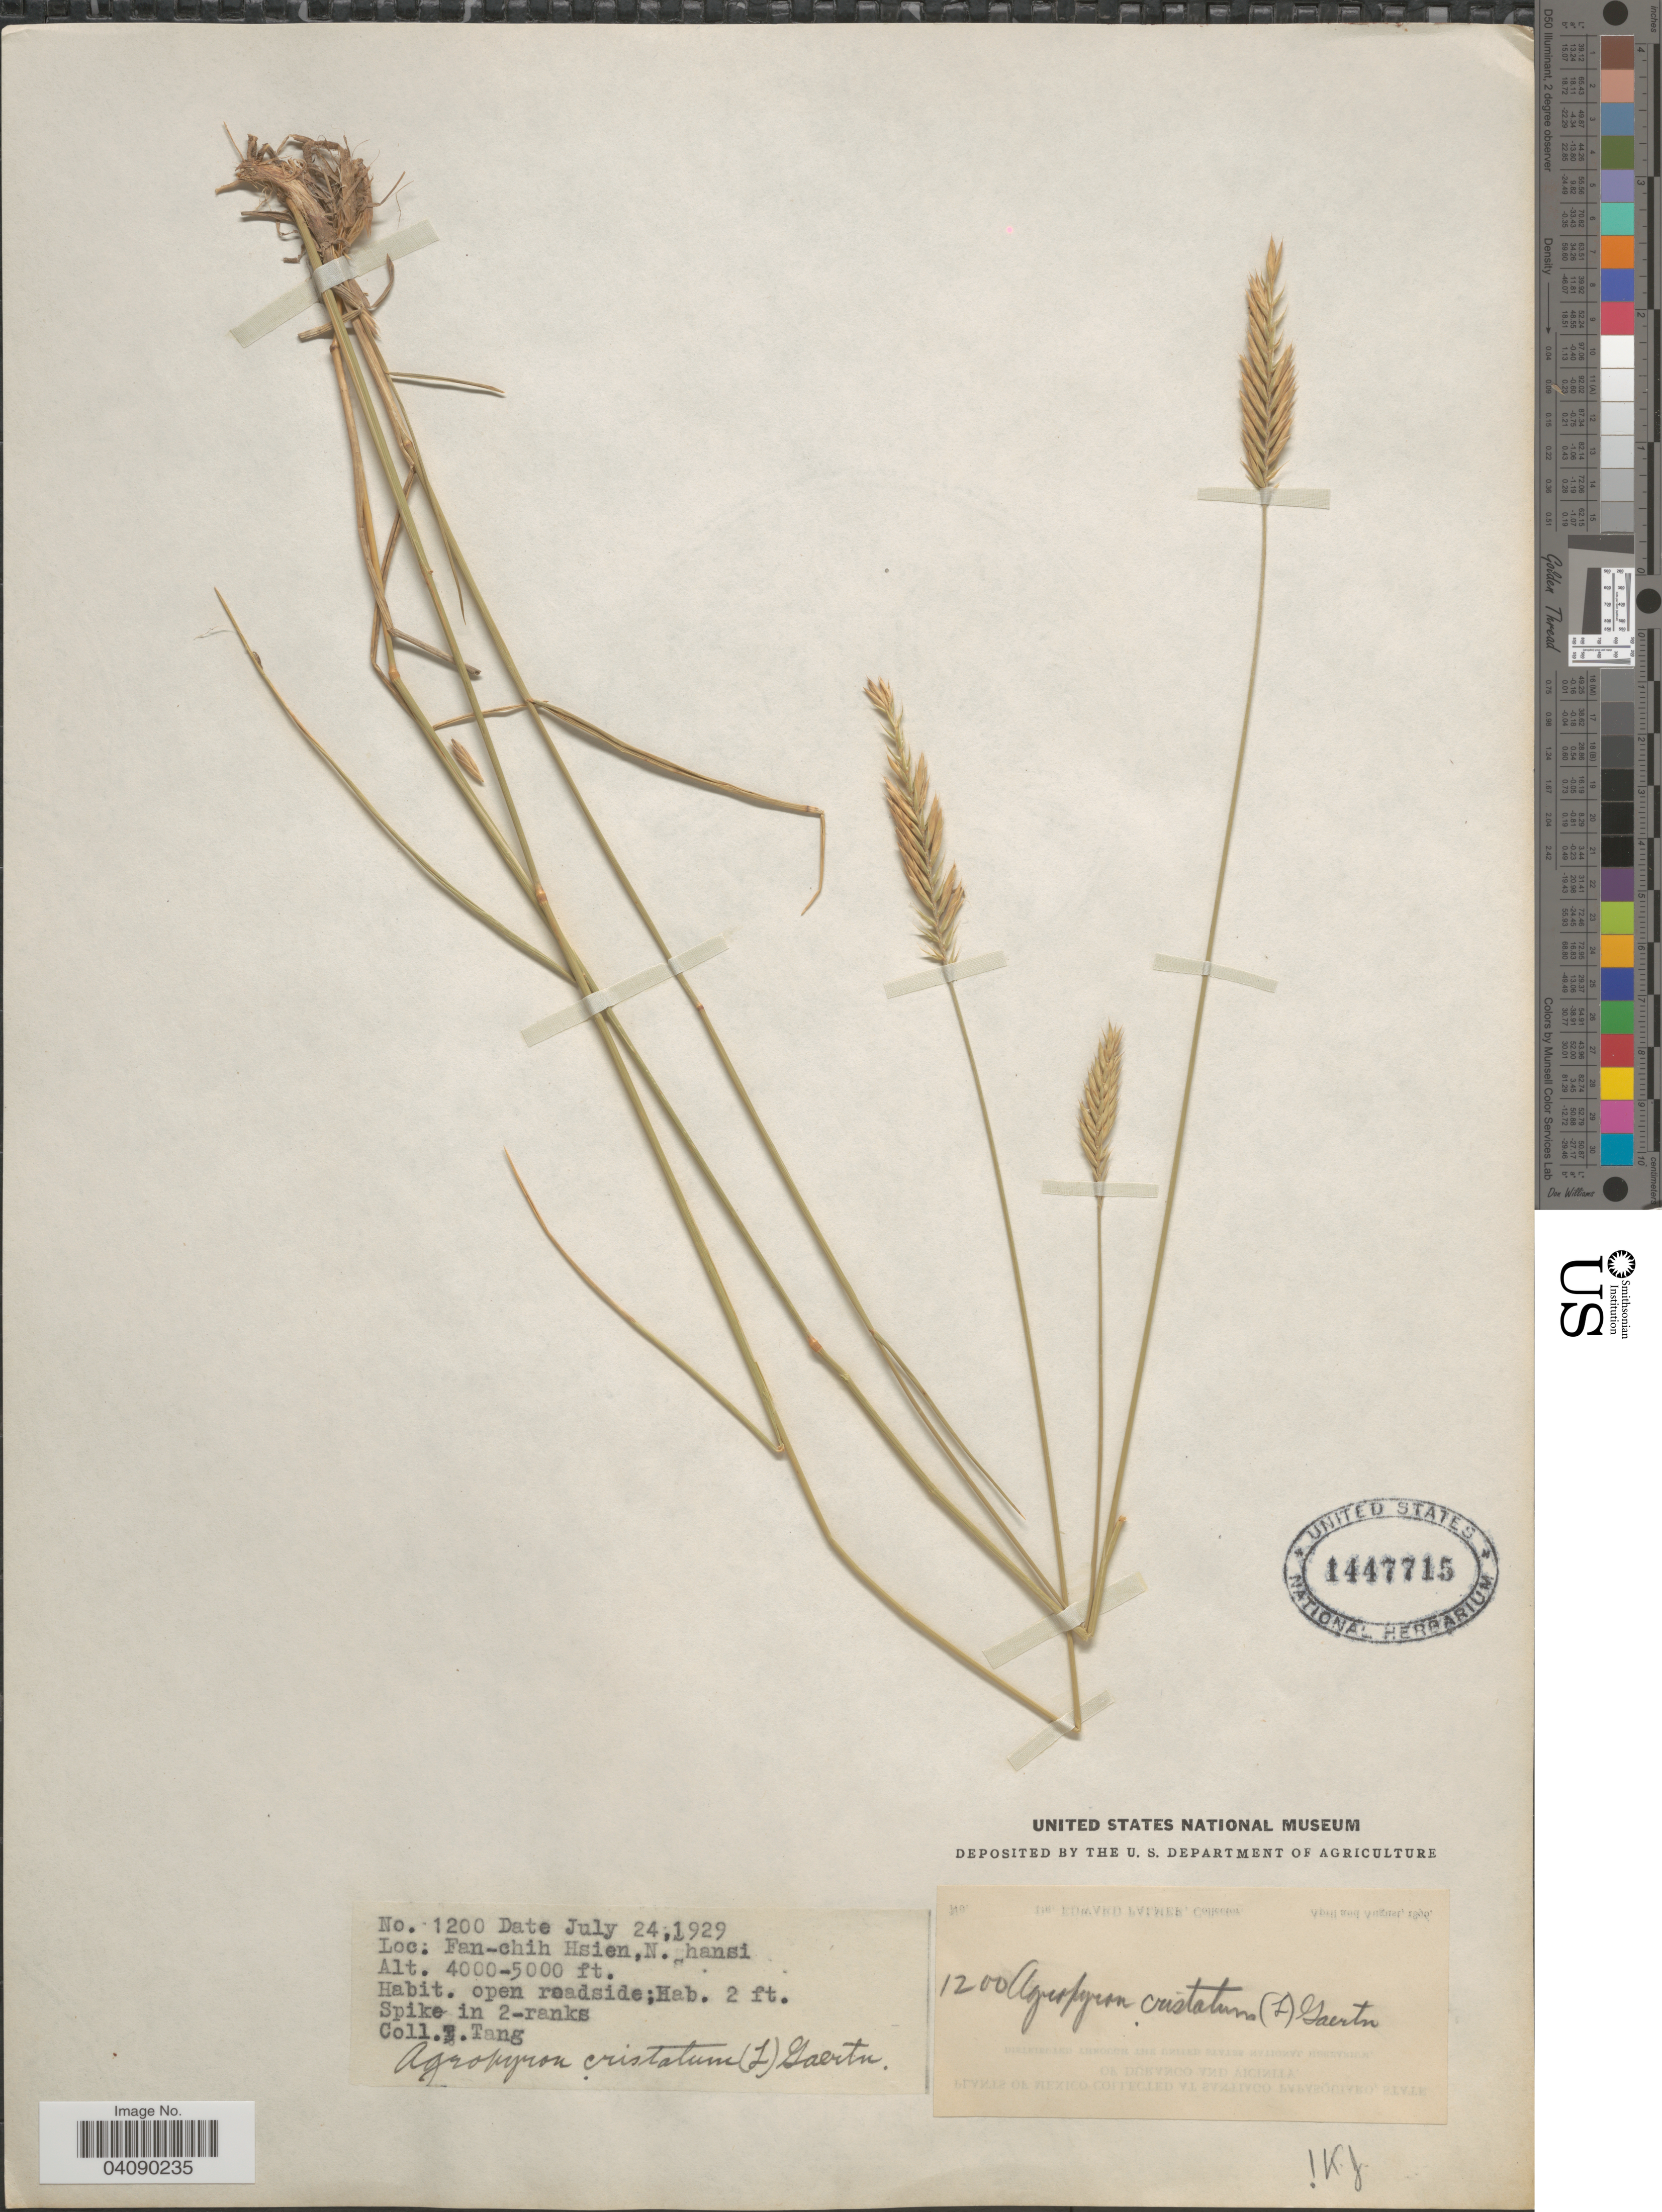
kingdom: Plantae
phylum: Tracheophyta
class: Liliopsida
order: Poales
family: Poaceae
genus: Agropyron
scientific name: Agropyron cristatum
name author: (L.) Gaertn.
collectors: T. Tang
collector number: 1200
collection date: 1929-07-24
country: Botswana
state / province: Ghanzi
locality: Fan-chin Hsien, N. Ghansi. Open roadside.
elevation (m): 1219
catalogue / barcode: US 1447715